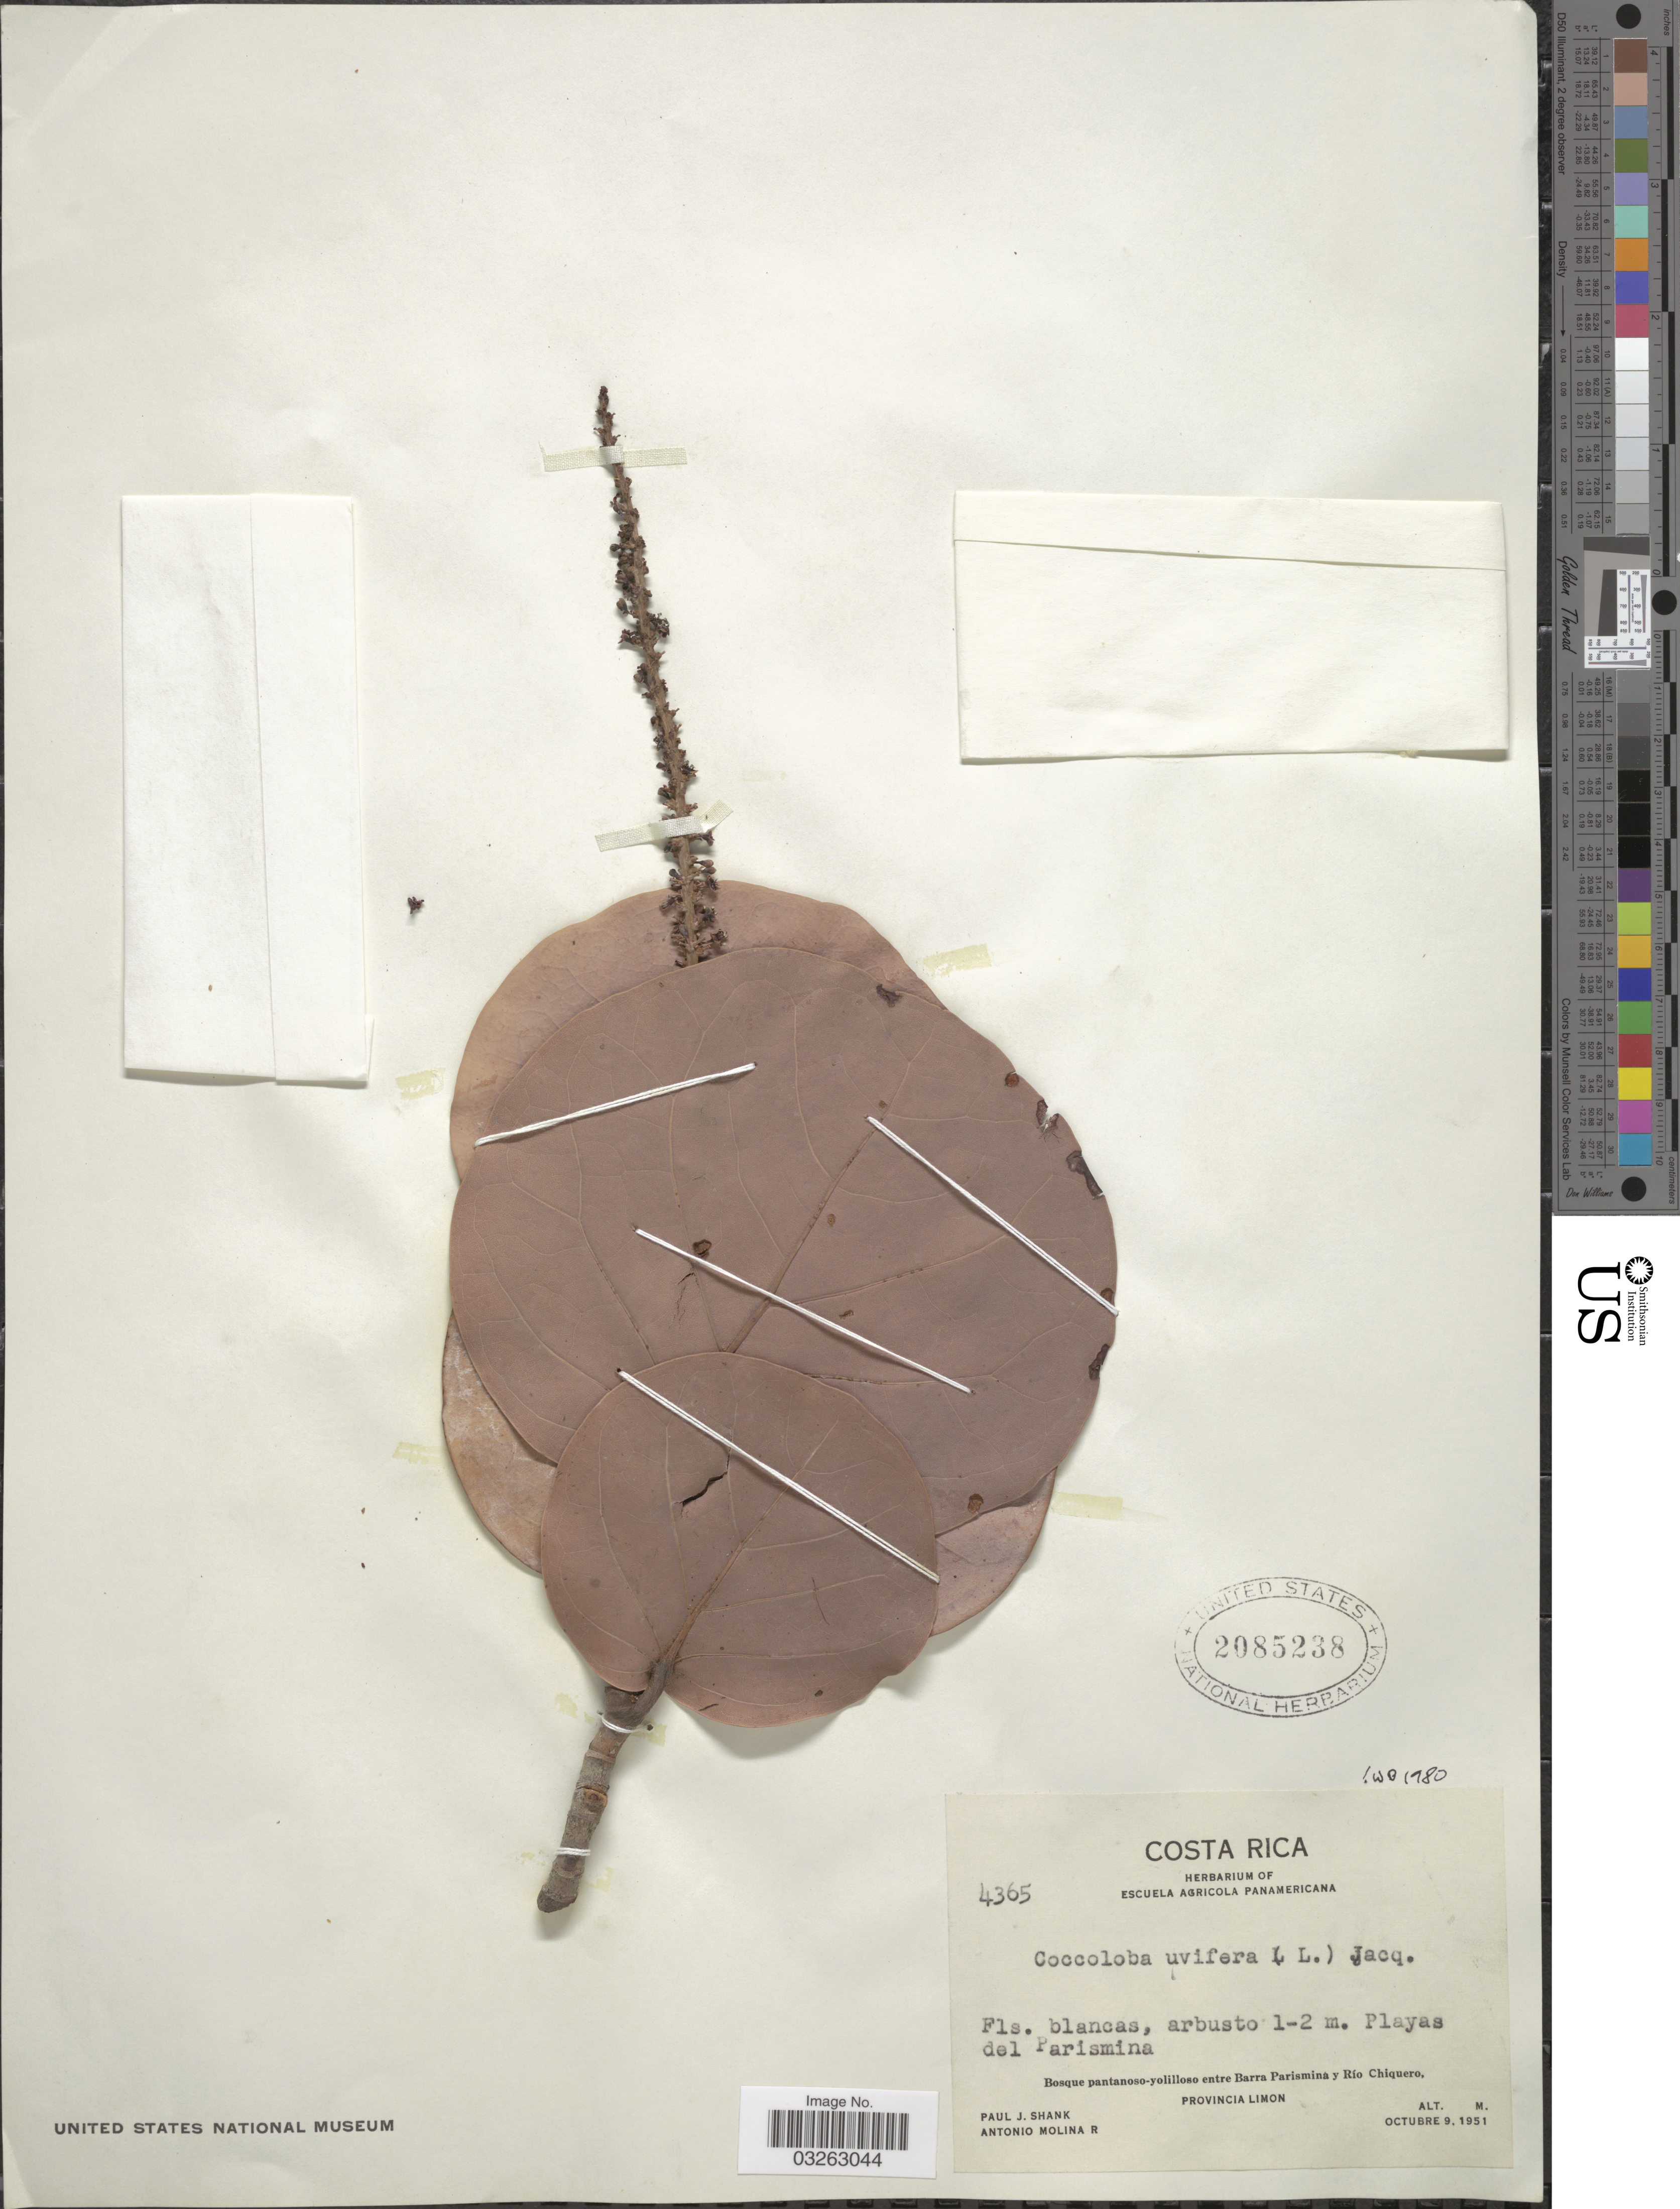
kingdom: Plantae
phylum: Tracheophyta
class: Magnoliopsida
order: Caryophyllales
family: Polygonaceae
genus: Coccoloba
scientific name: Coccoloba uvifera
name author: L.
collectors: P. J. Shank & A. Molina R.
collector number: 4365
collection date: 1951-10-09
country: Costa Rica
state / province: Limón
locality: Playas del Parismina, Bosque pantanoso-yolilloso entre Barra Parisminá y Río Chiquero.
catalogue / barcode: US 2085238